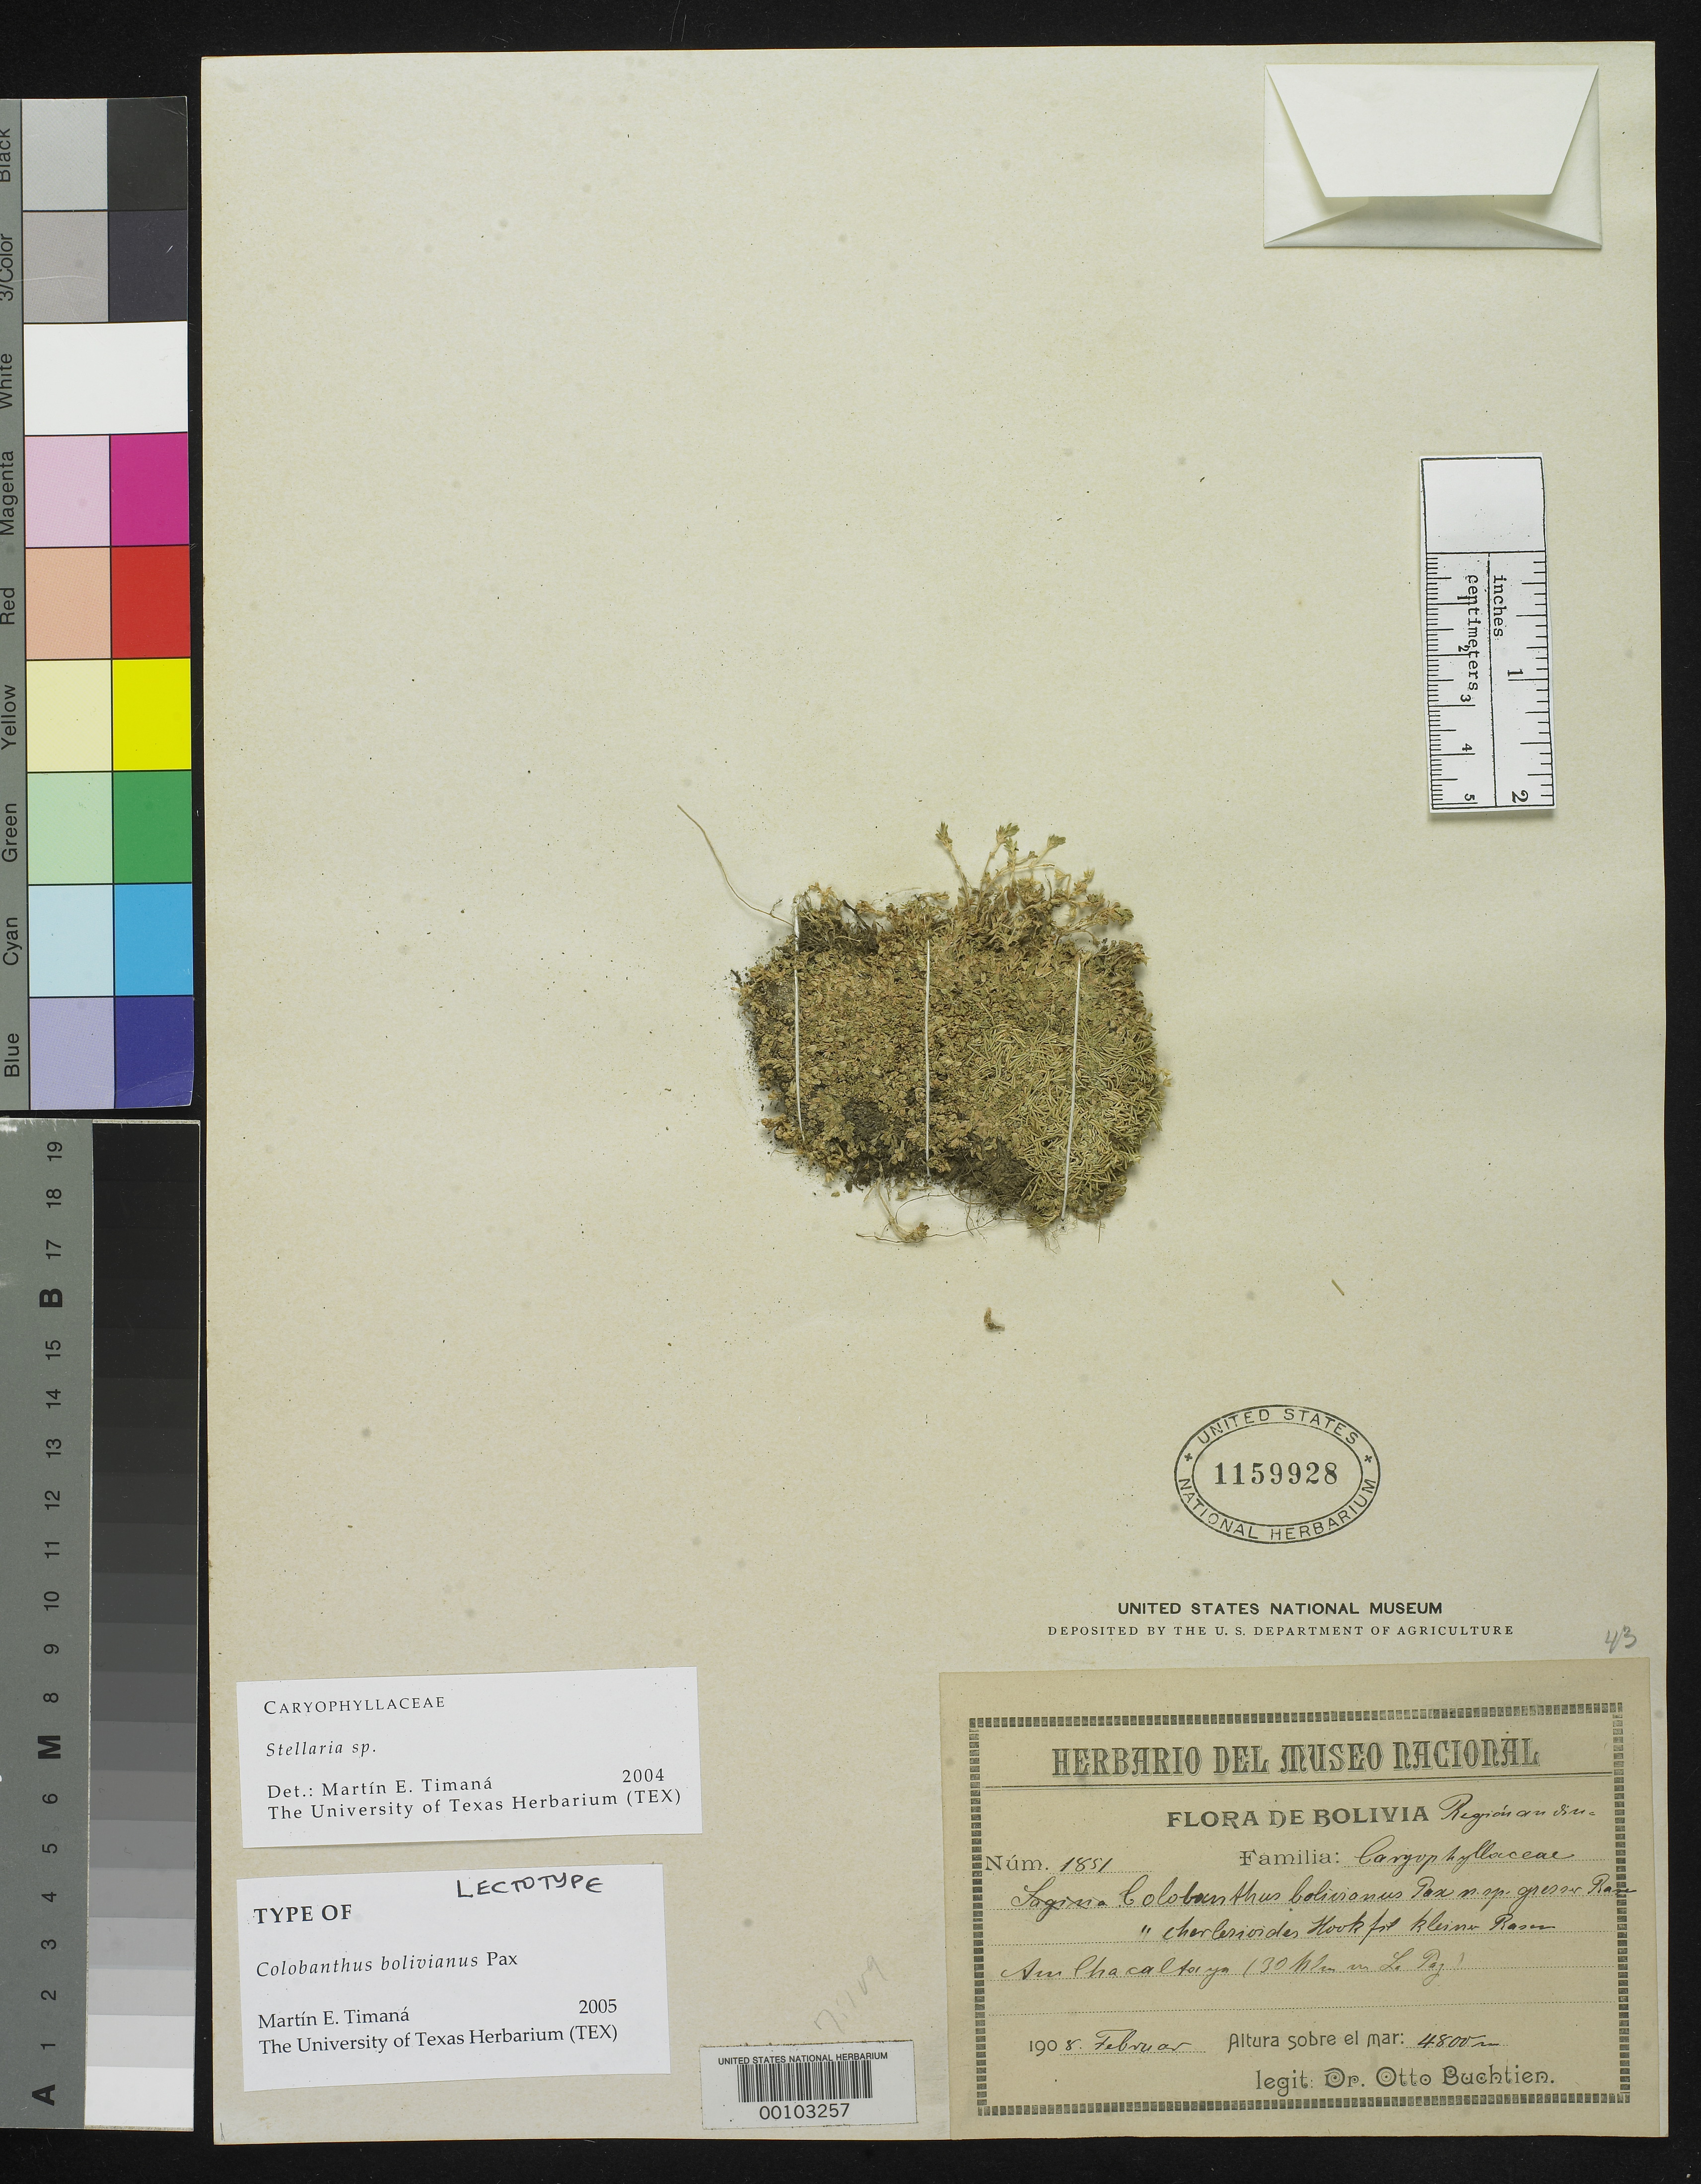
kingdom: Plantae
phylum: Tracheophyta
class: Magnoliopsida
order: Caryophyllales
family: Caryophyllaceae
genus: Colobanthus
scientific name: Colobanthus bolivianus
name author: Pax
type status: Isotype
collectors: O. Buchtien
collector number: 1851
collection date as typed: Feb 1908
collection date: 1908-02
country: Bolivia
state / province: La Paz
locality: Chacaltaya.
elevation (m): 4800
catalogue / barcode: US 1159928